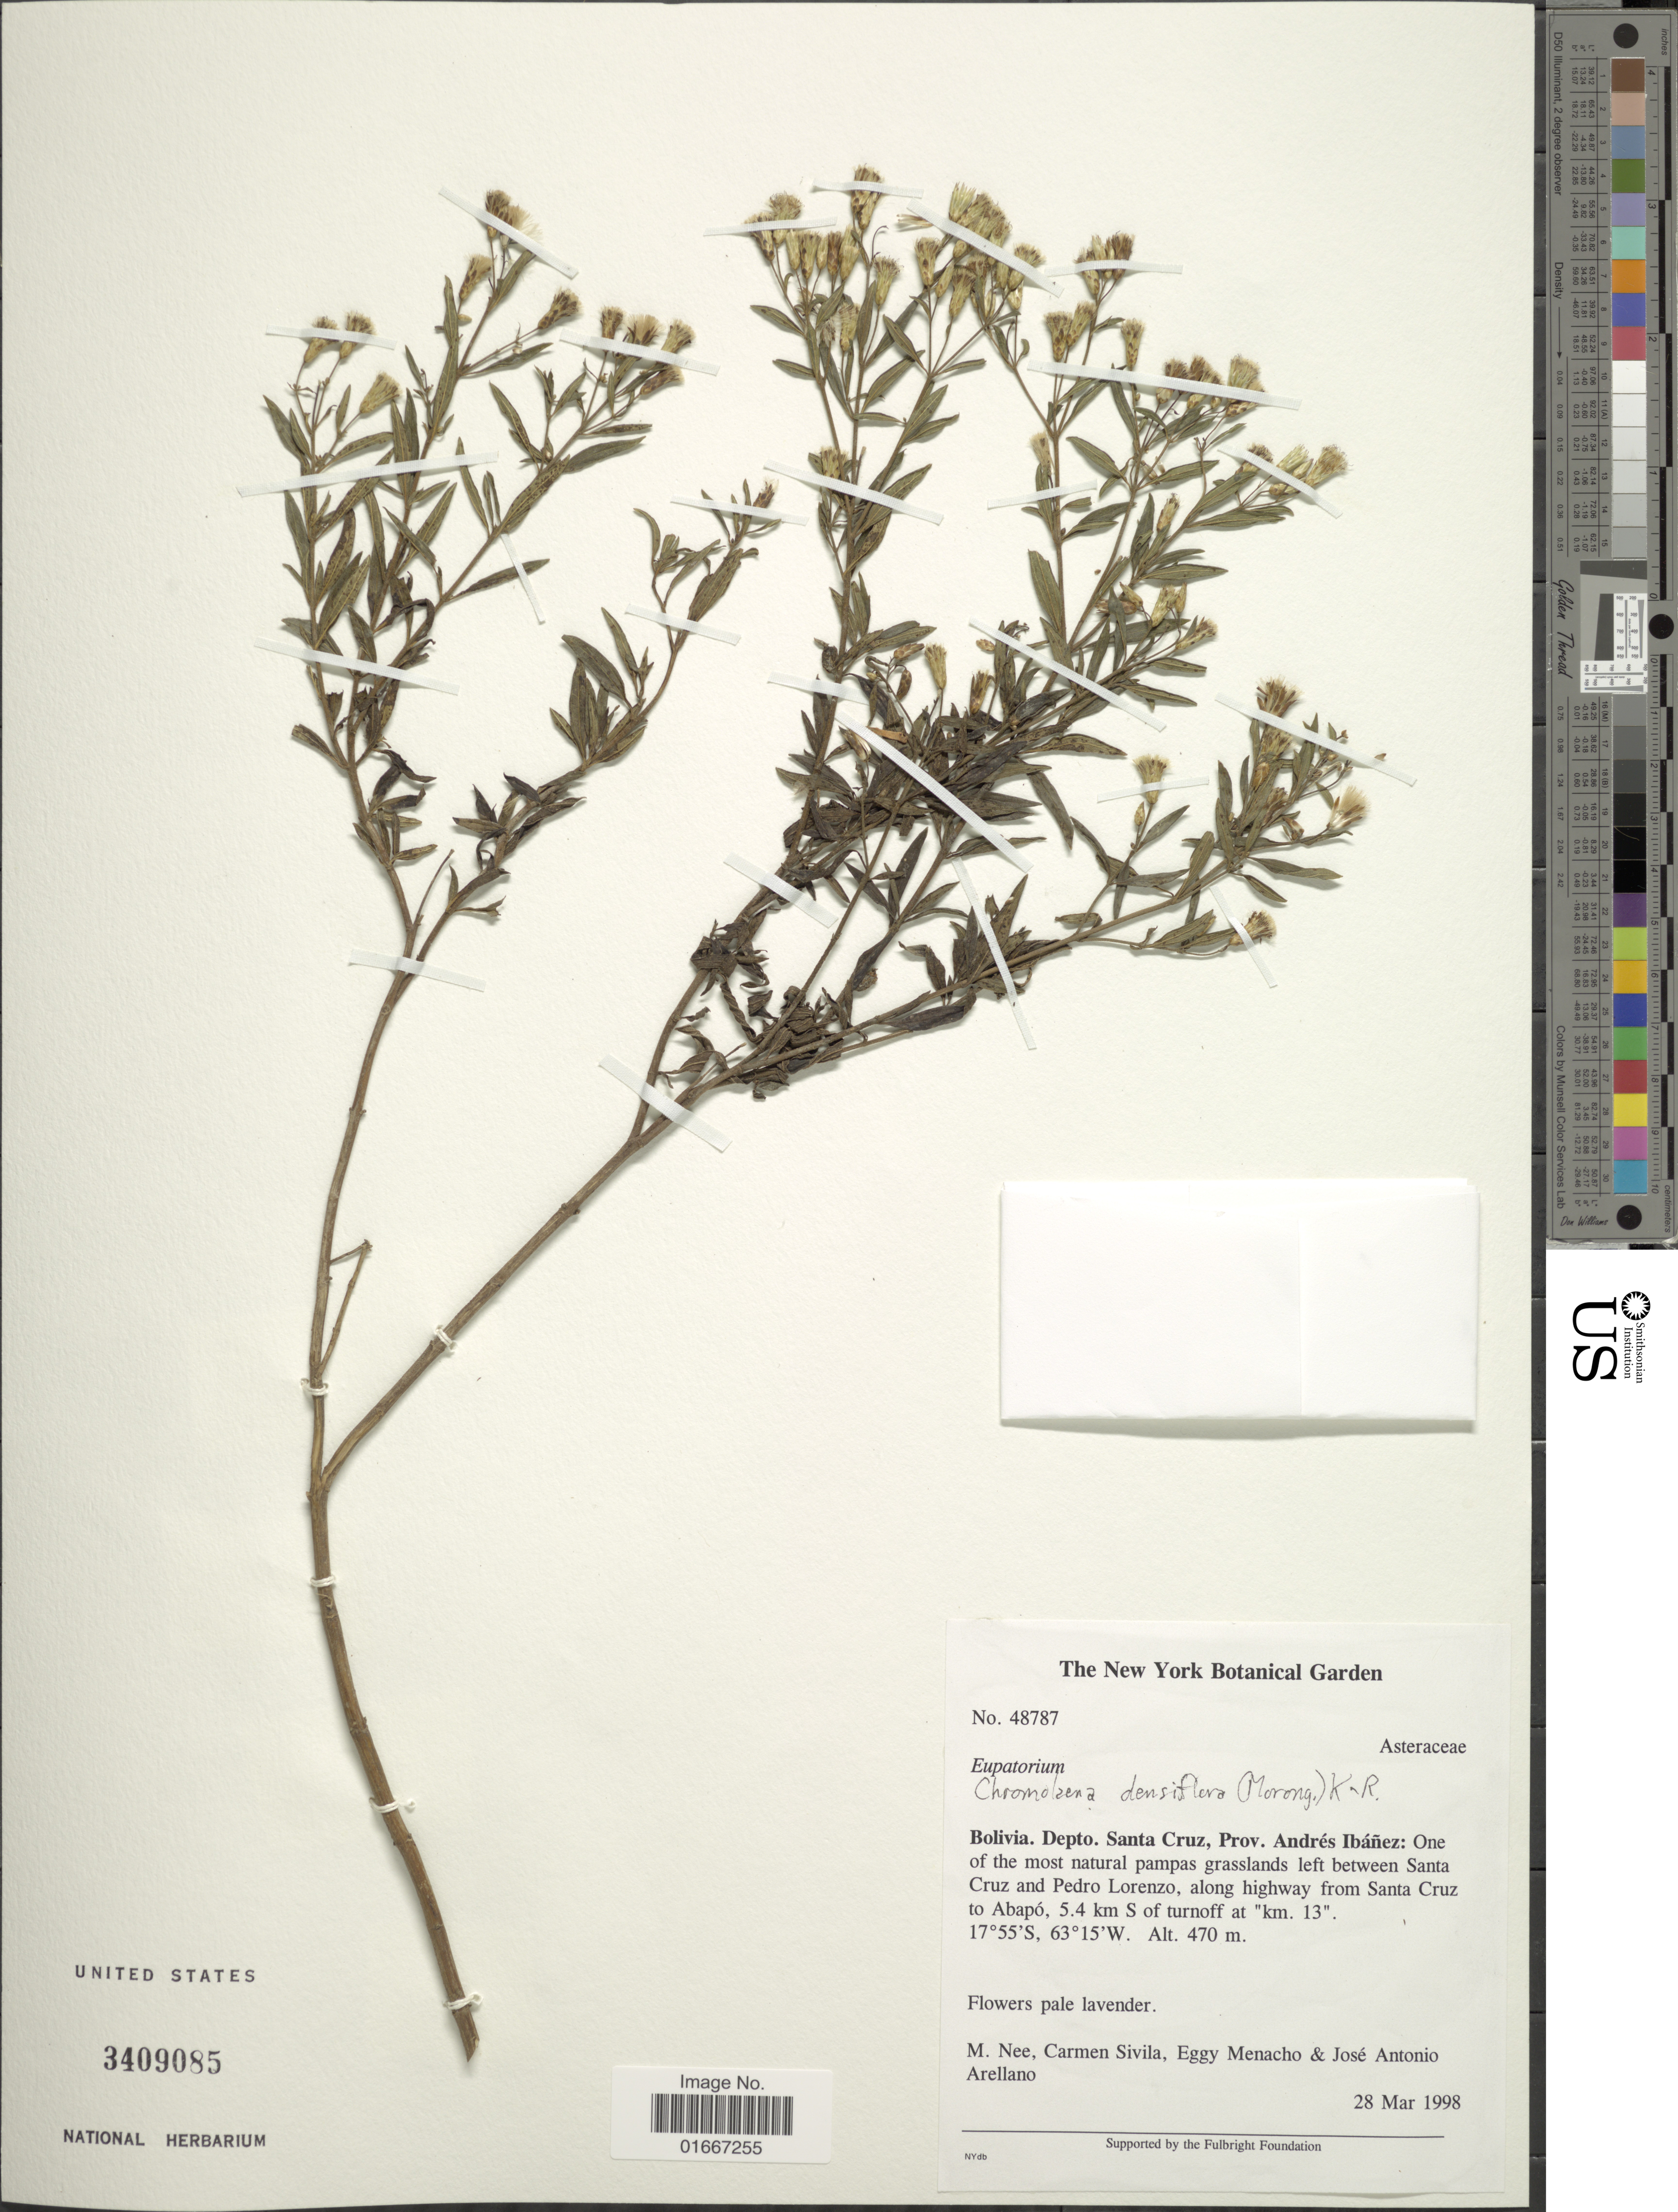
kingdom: Plantae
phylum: Tracheophyta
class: Magnoliopsida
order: Asterales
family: Asteraceae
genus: Chromolaena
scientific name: Chromolaena densiflora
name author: (Morong) R.M. King & H. Rob.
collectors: M. Nee, C. Sivila, E. Menacho & J. Arellano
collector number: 48787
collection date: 1998-03-28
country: Bolivia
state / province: Santa Cruz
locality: Prov. Andres Ibanez: One of the most natural pampas grasslands left between Santa Cruz and Pedro Lorenzo, along highway from Santa Cruz to Abapo, 5.4 km S of turnoff at "km 13"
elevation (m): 470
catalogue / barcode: US 3409085